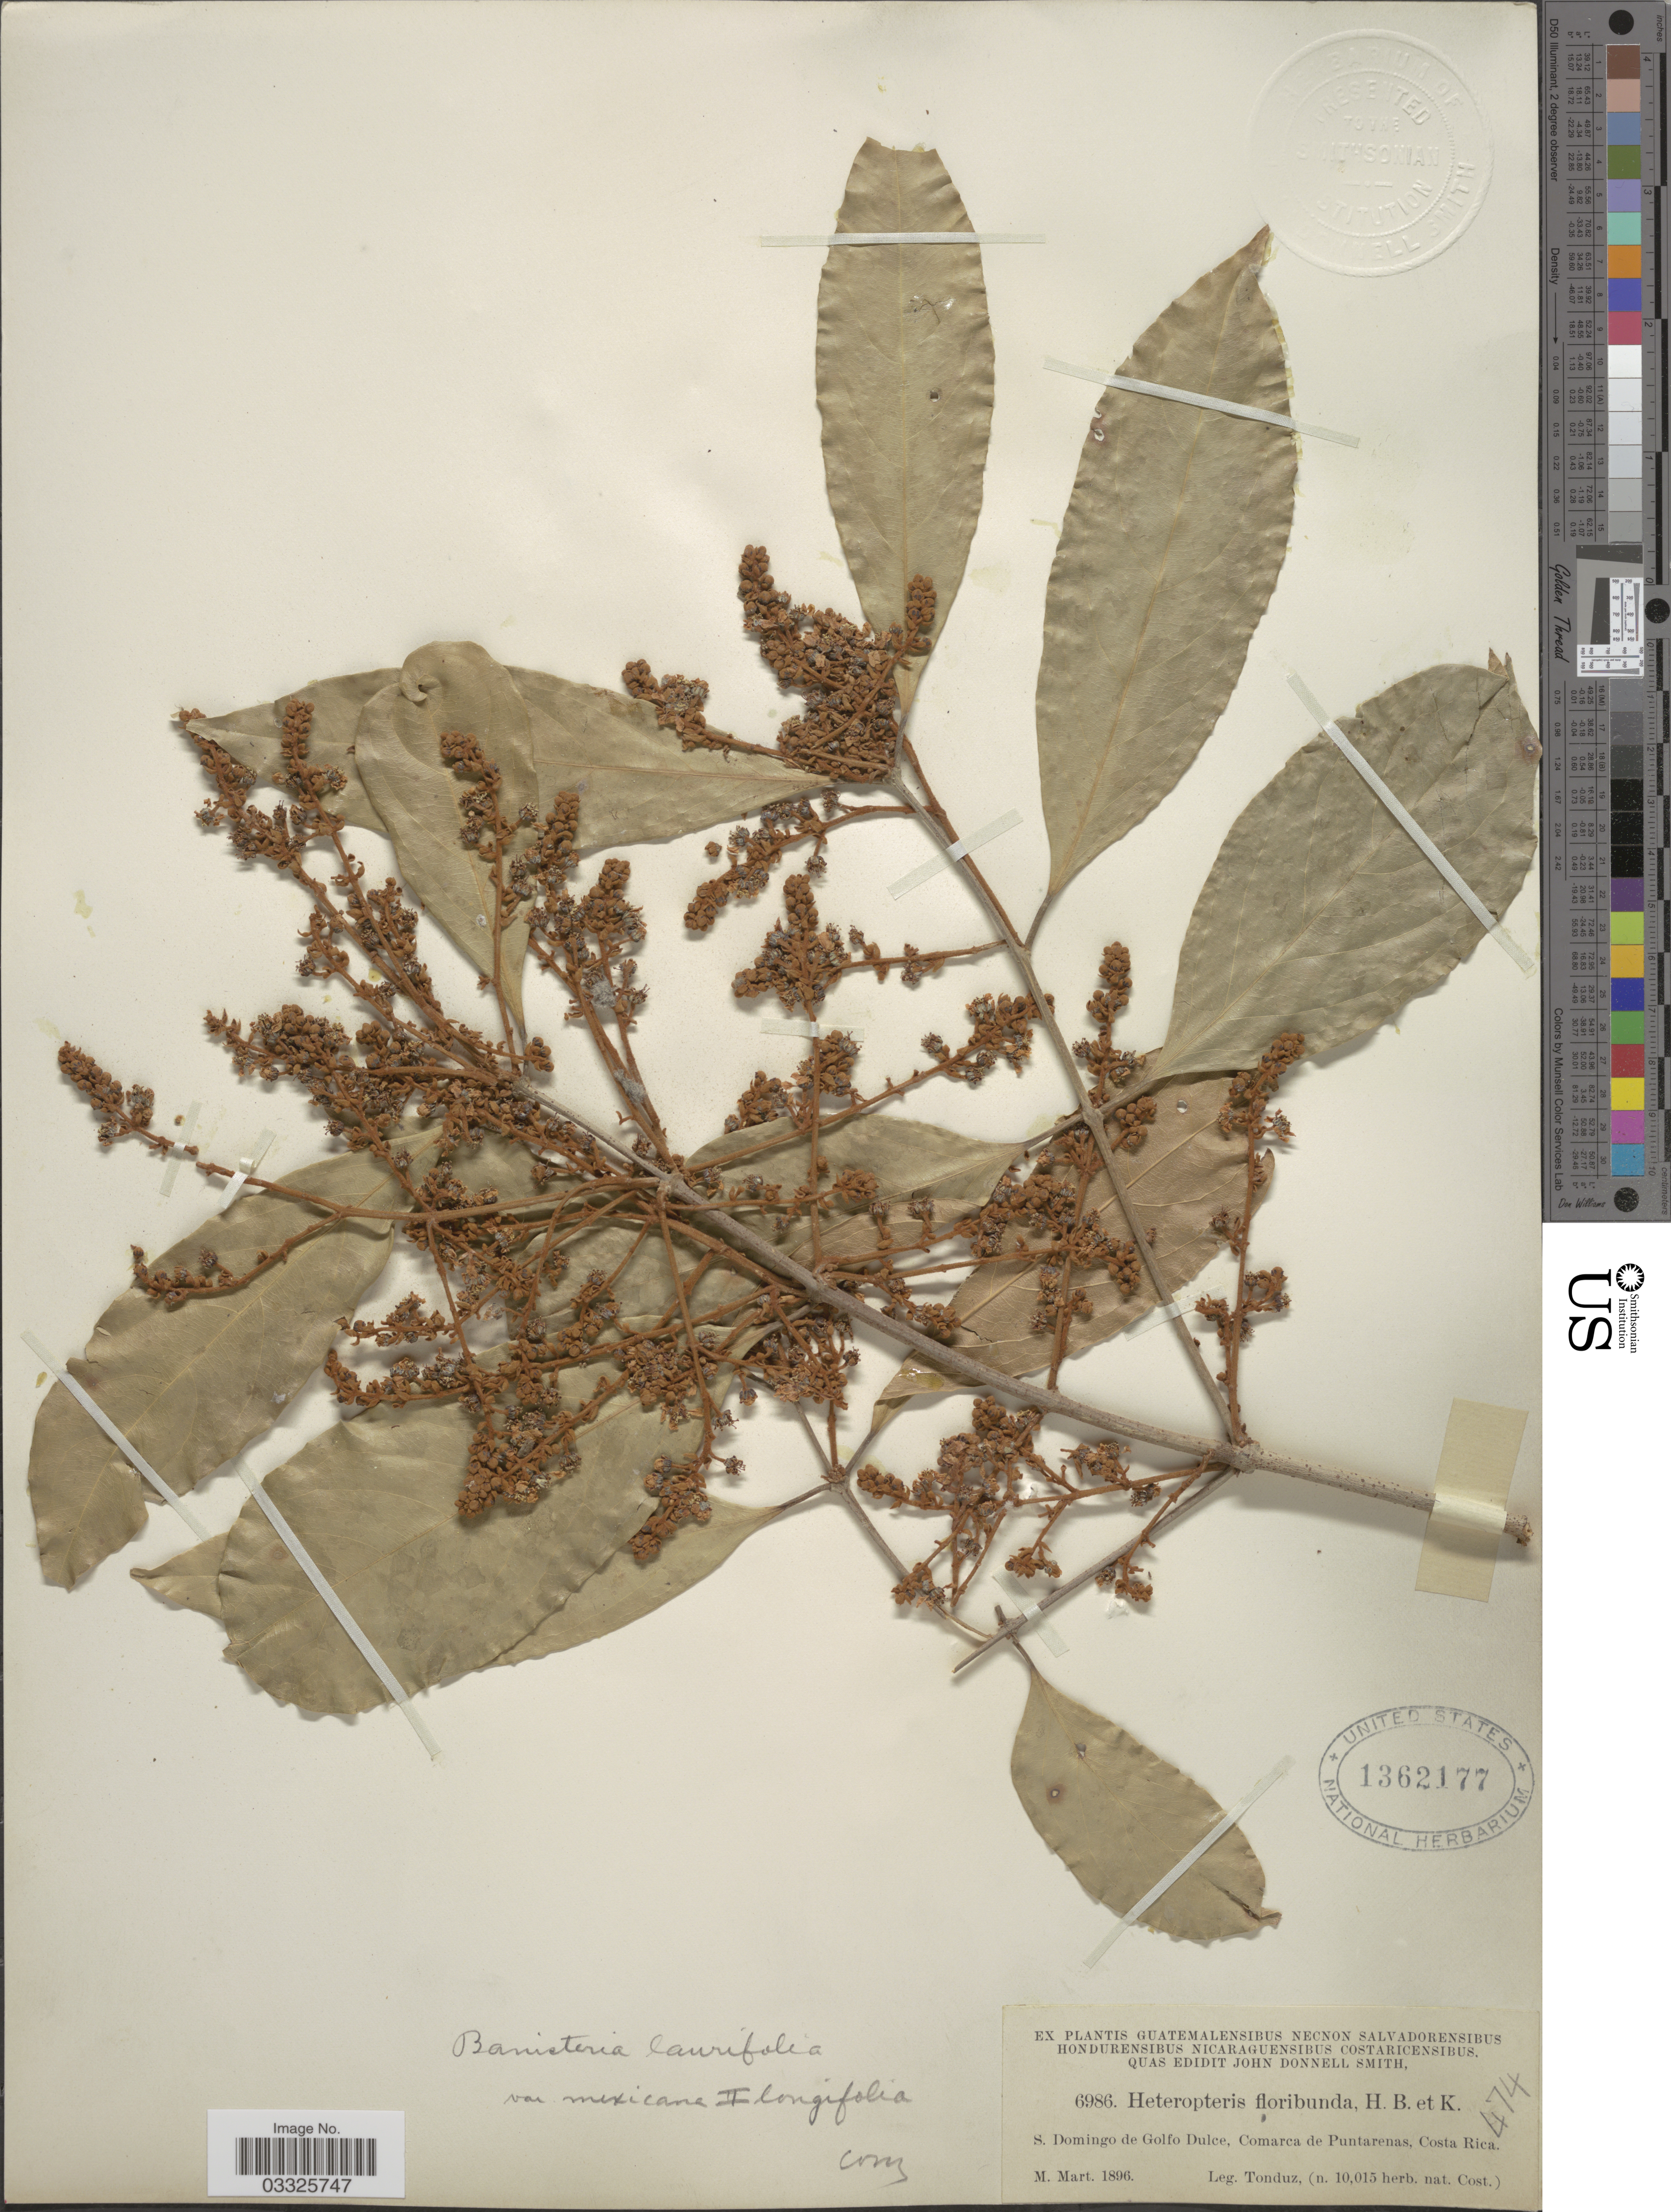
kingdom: Plantae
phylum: Tracheophyta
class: Magnoliopsida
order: Malpighiales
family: Malpighiaceae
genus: Heteropterys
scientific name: Heteropterys laurifolia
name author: (L.) A. Juss.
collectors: Tonduz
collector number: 6986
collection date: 1896-03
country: Costa Rica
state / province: Puntarenas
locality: S. Domingo de Golfo Dulce, Comarca de Puntarenas.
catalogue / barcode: US 1362177